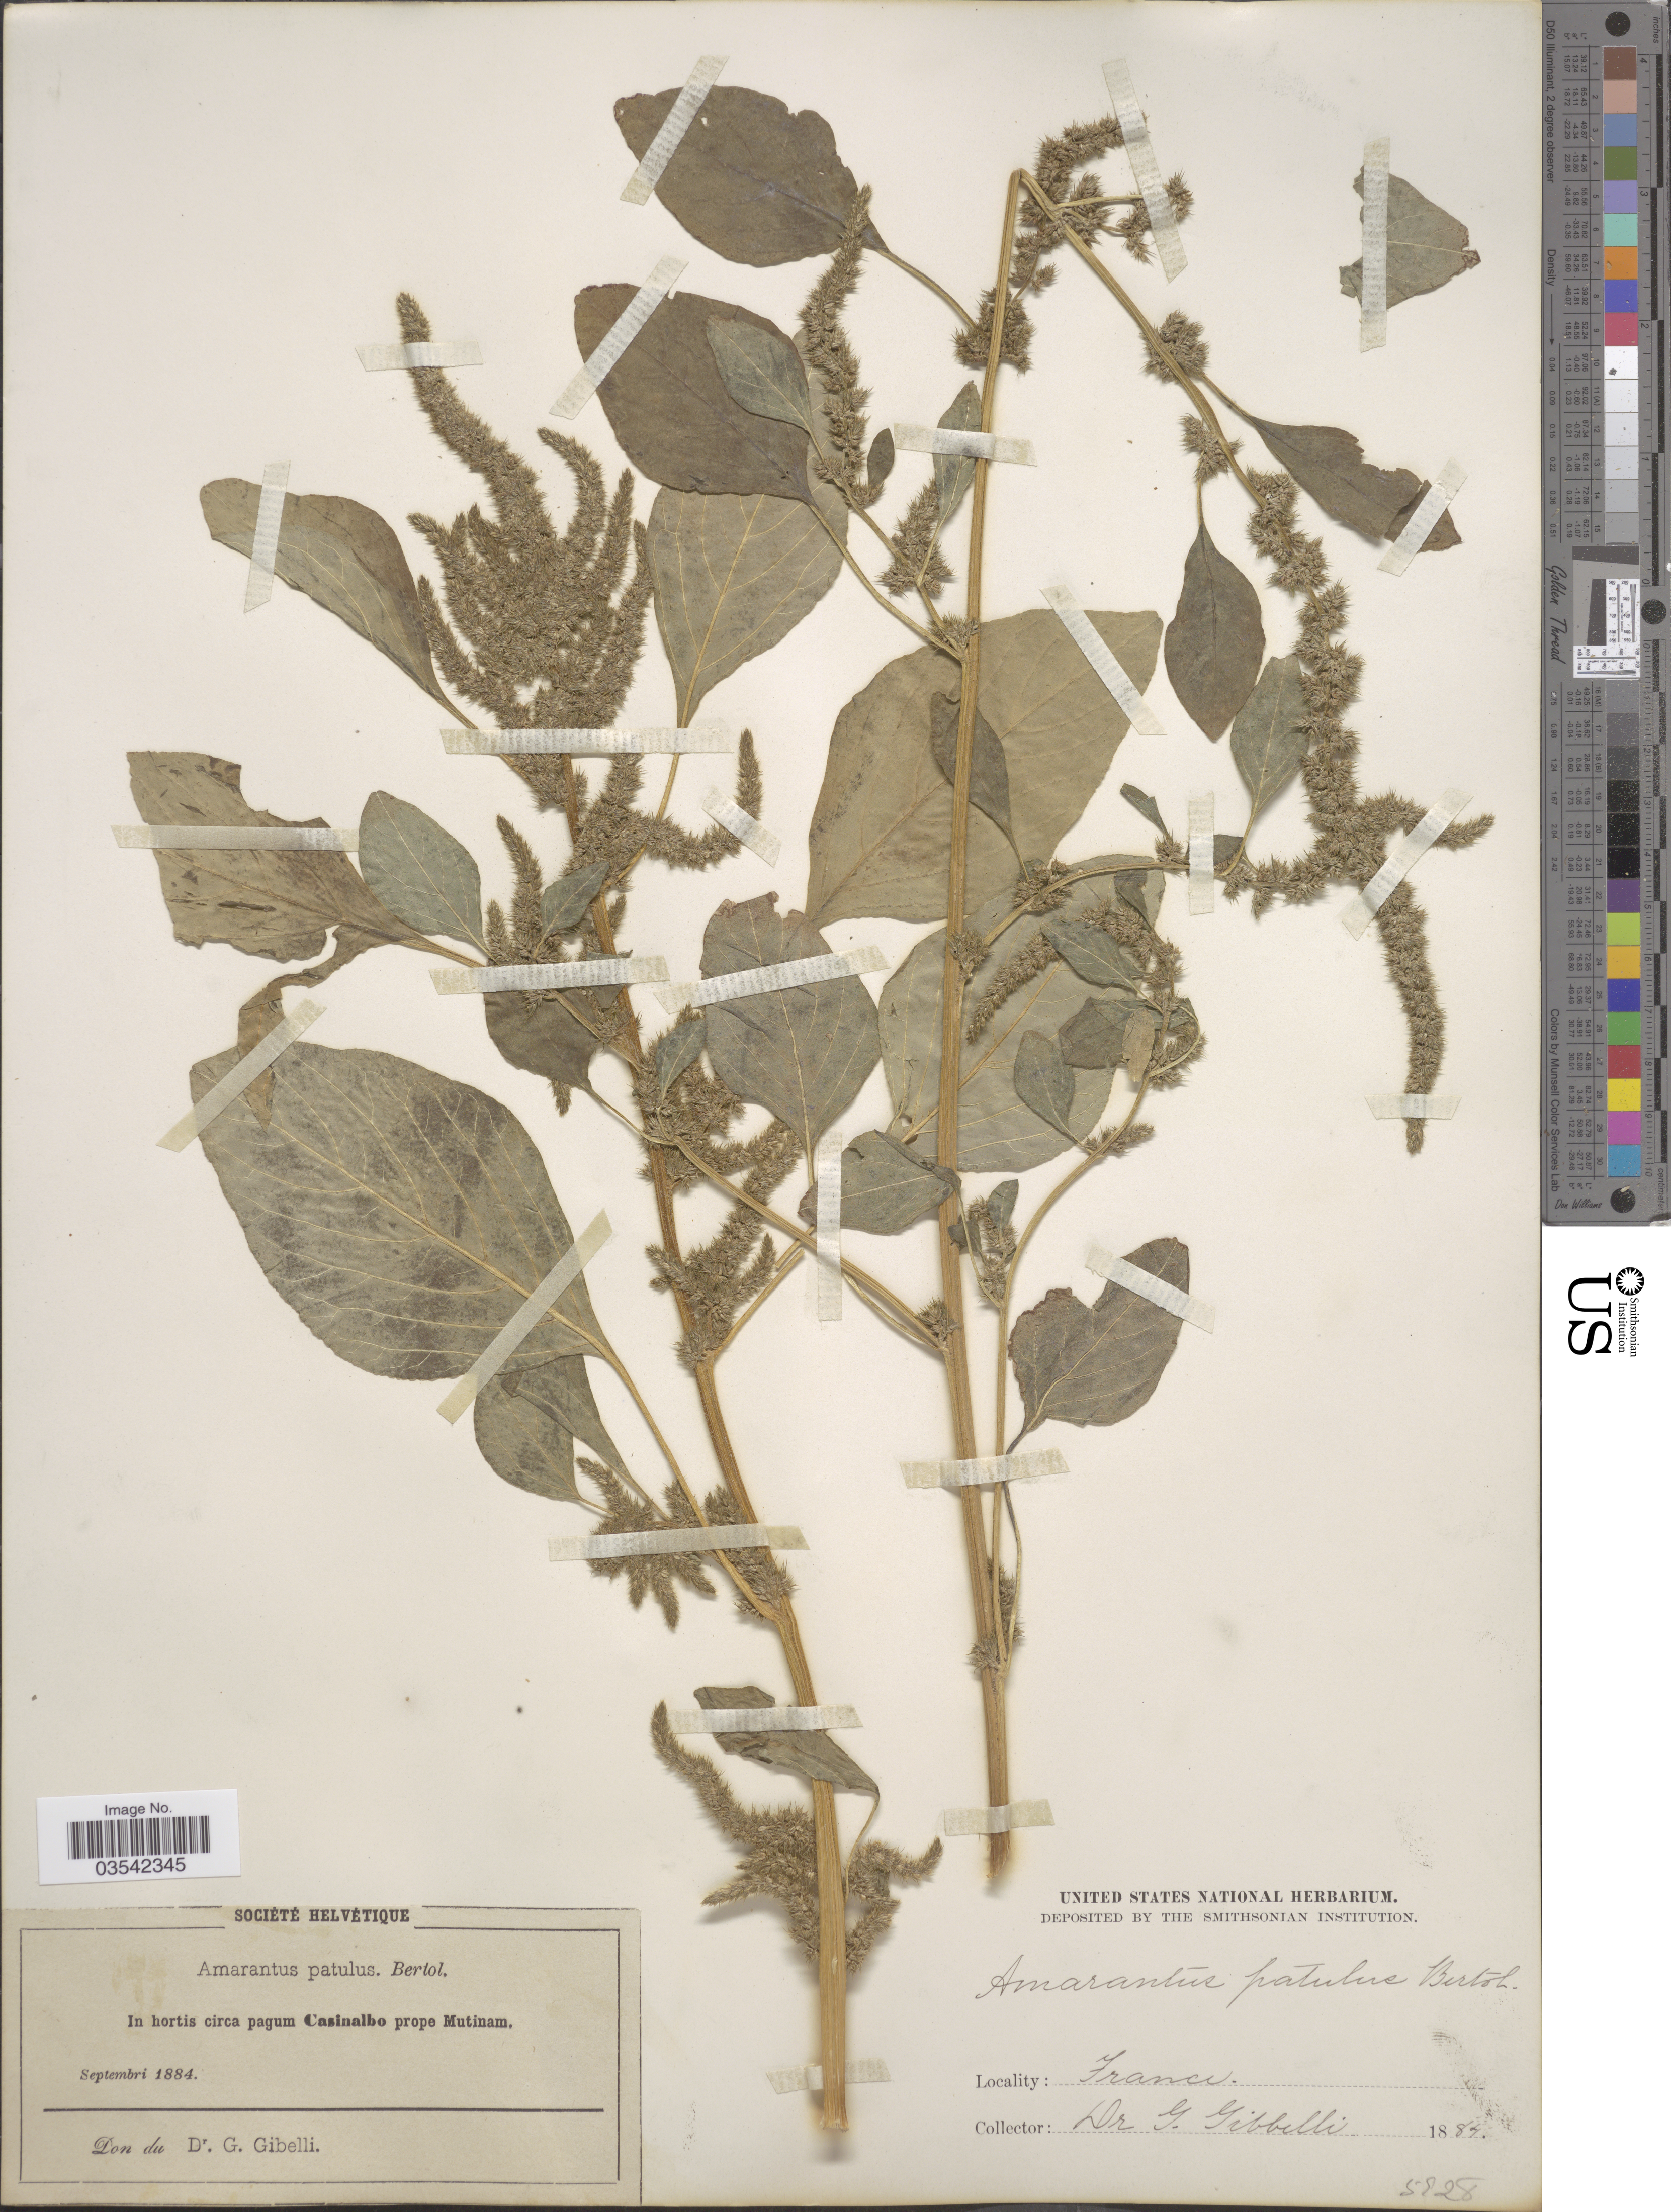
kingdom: Plantae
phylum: Tracheophyta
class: Magnoliopsida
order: Caryophyllales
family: Amaranthaceae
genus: Amaranthus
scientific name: Amaranthus patulus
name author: Bertol.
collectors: G. Gibelli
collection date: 1884-09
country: France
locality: In hortis circa pagum Casinalbo prope Mutinam.